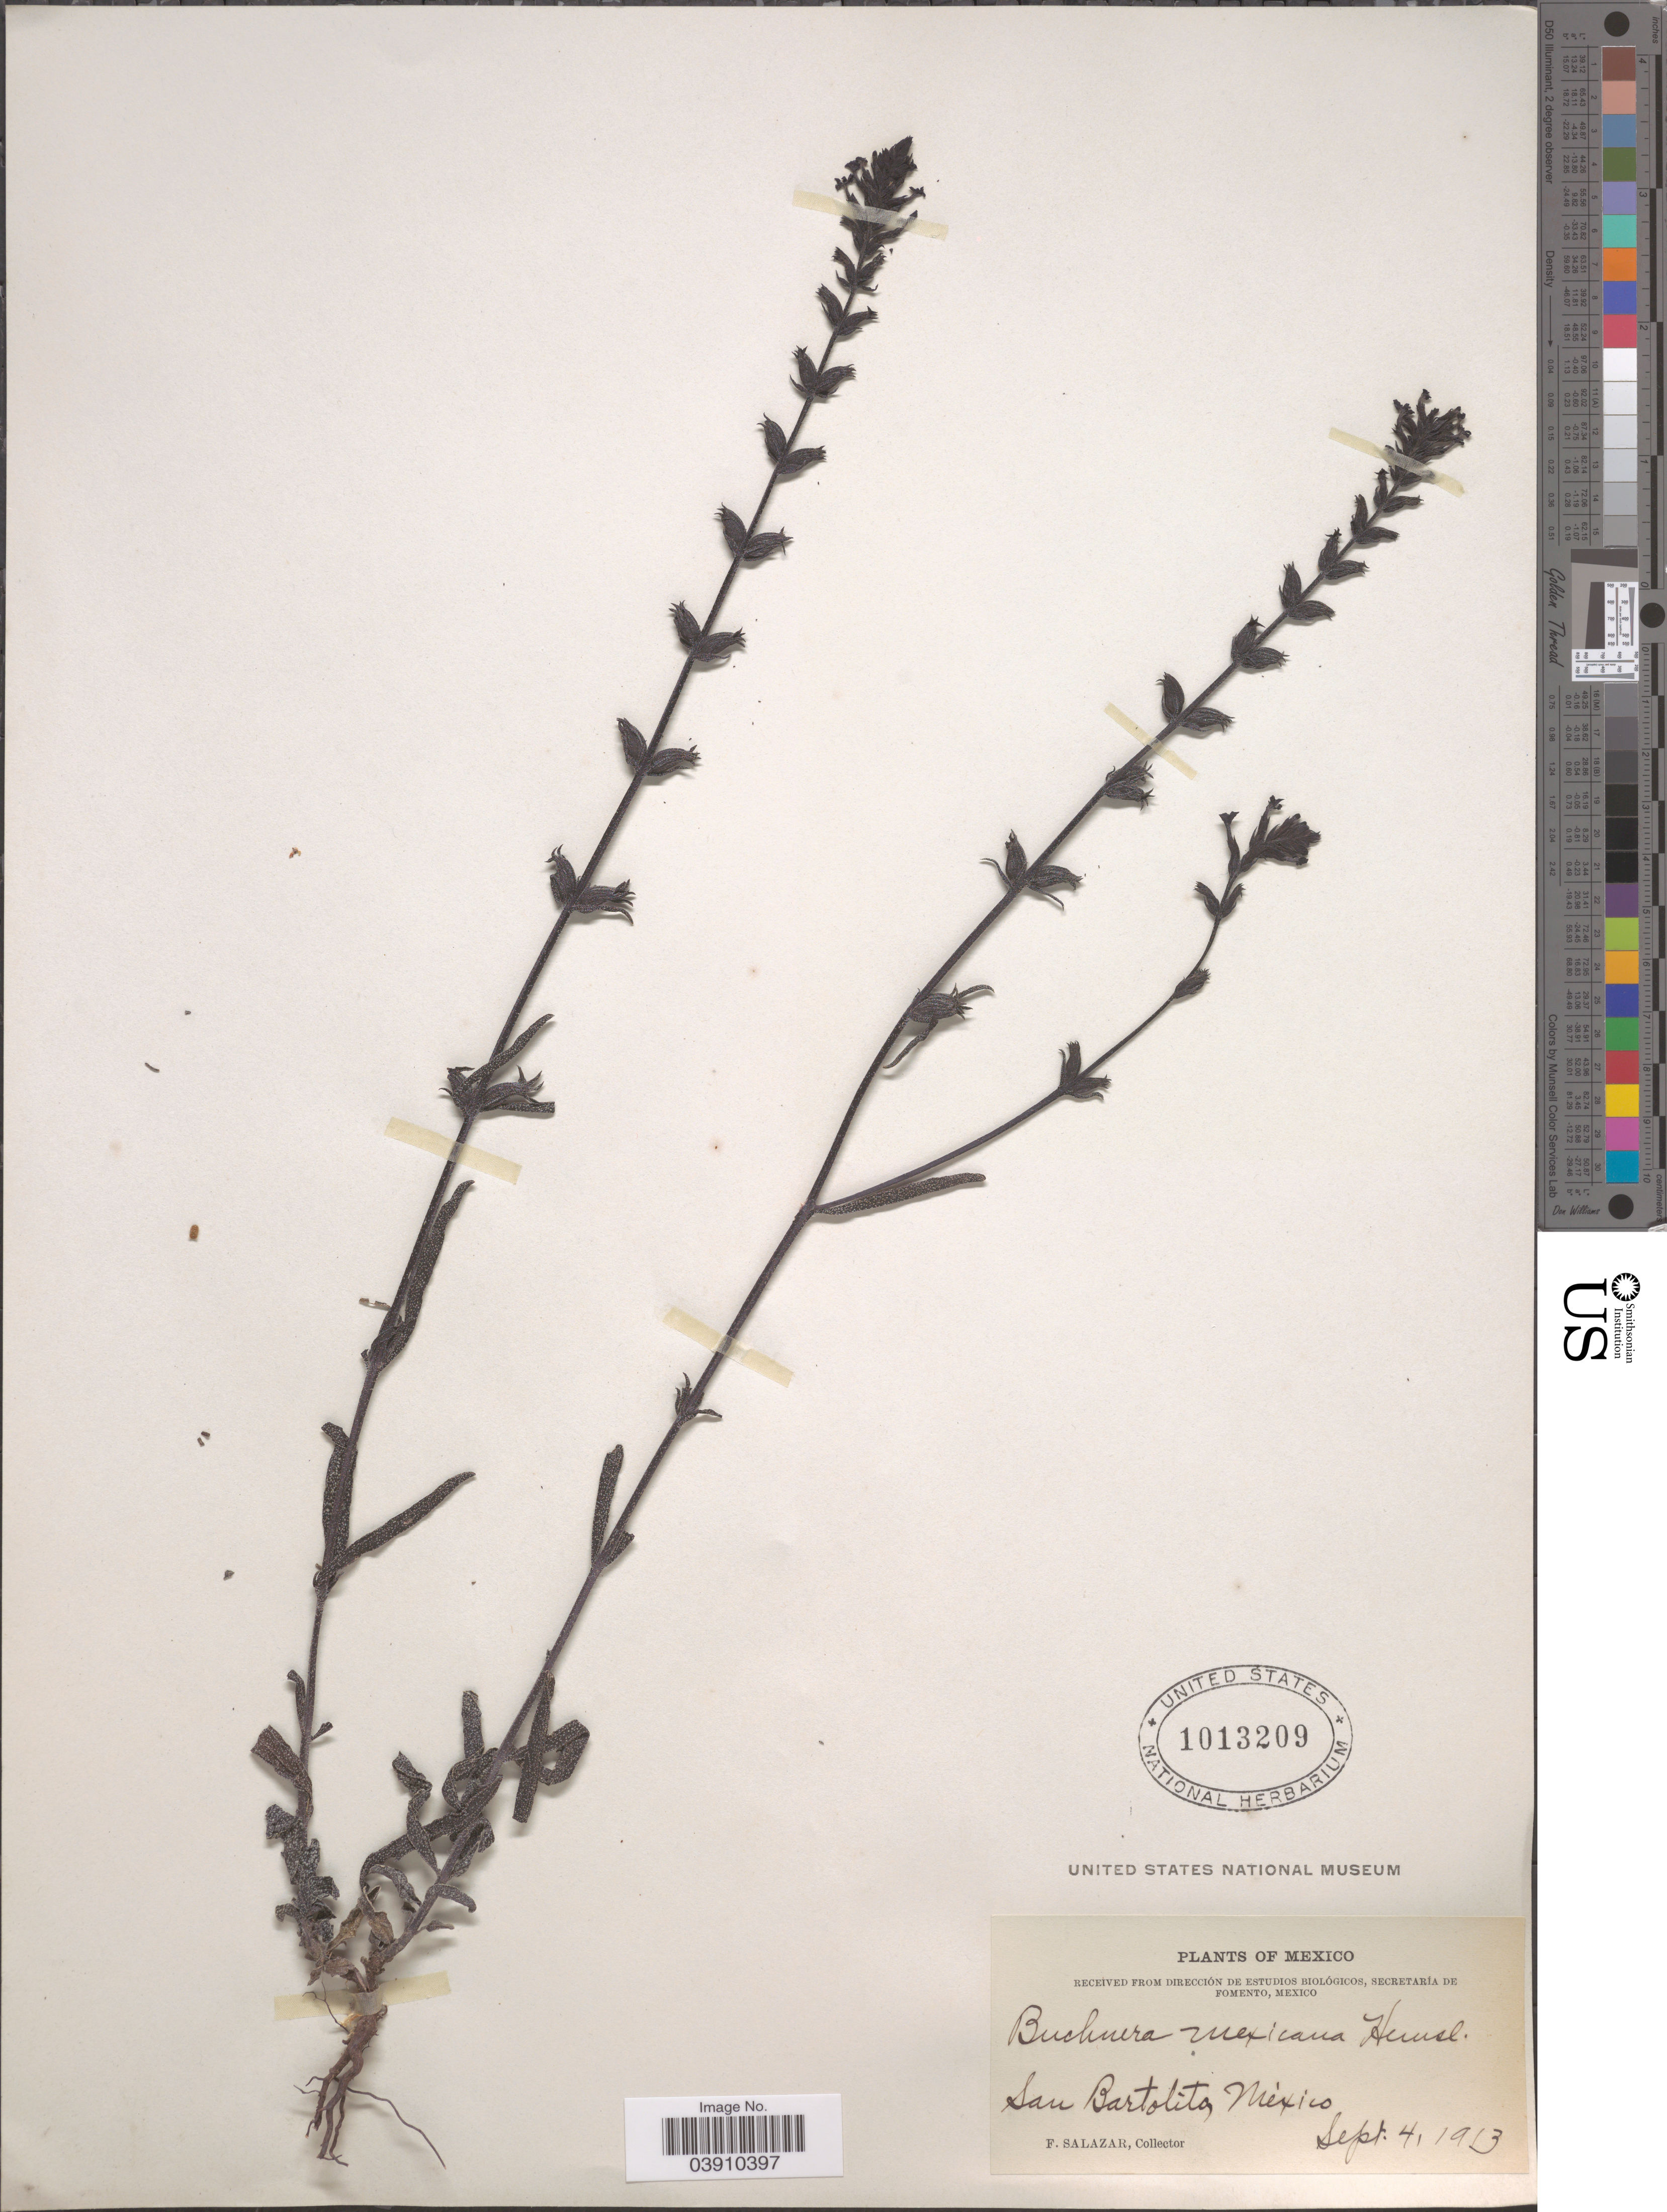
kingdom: Plantae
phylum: Tracheophyta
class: Magnoliopsida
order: Lamiales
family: Orobanchaceae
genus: Buchnera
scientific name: Buchnera pusilla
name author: Kunth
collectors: F. Salazar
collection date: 1913-09-04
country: Mexico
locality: San Bartolito.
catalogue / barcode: US 1013209